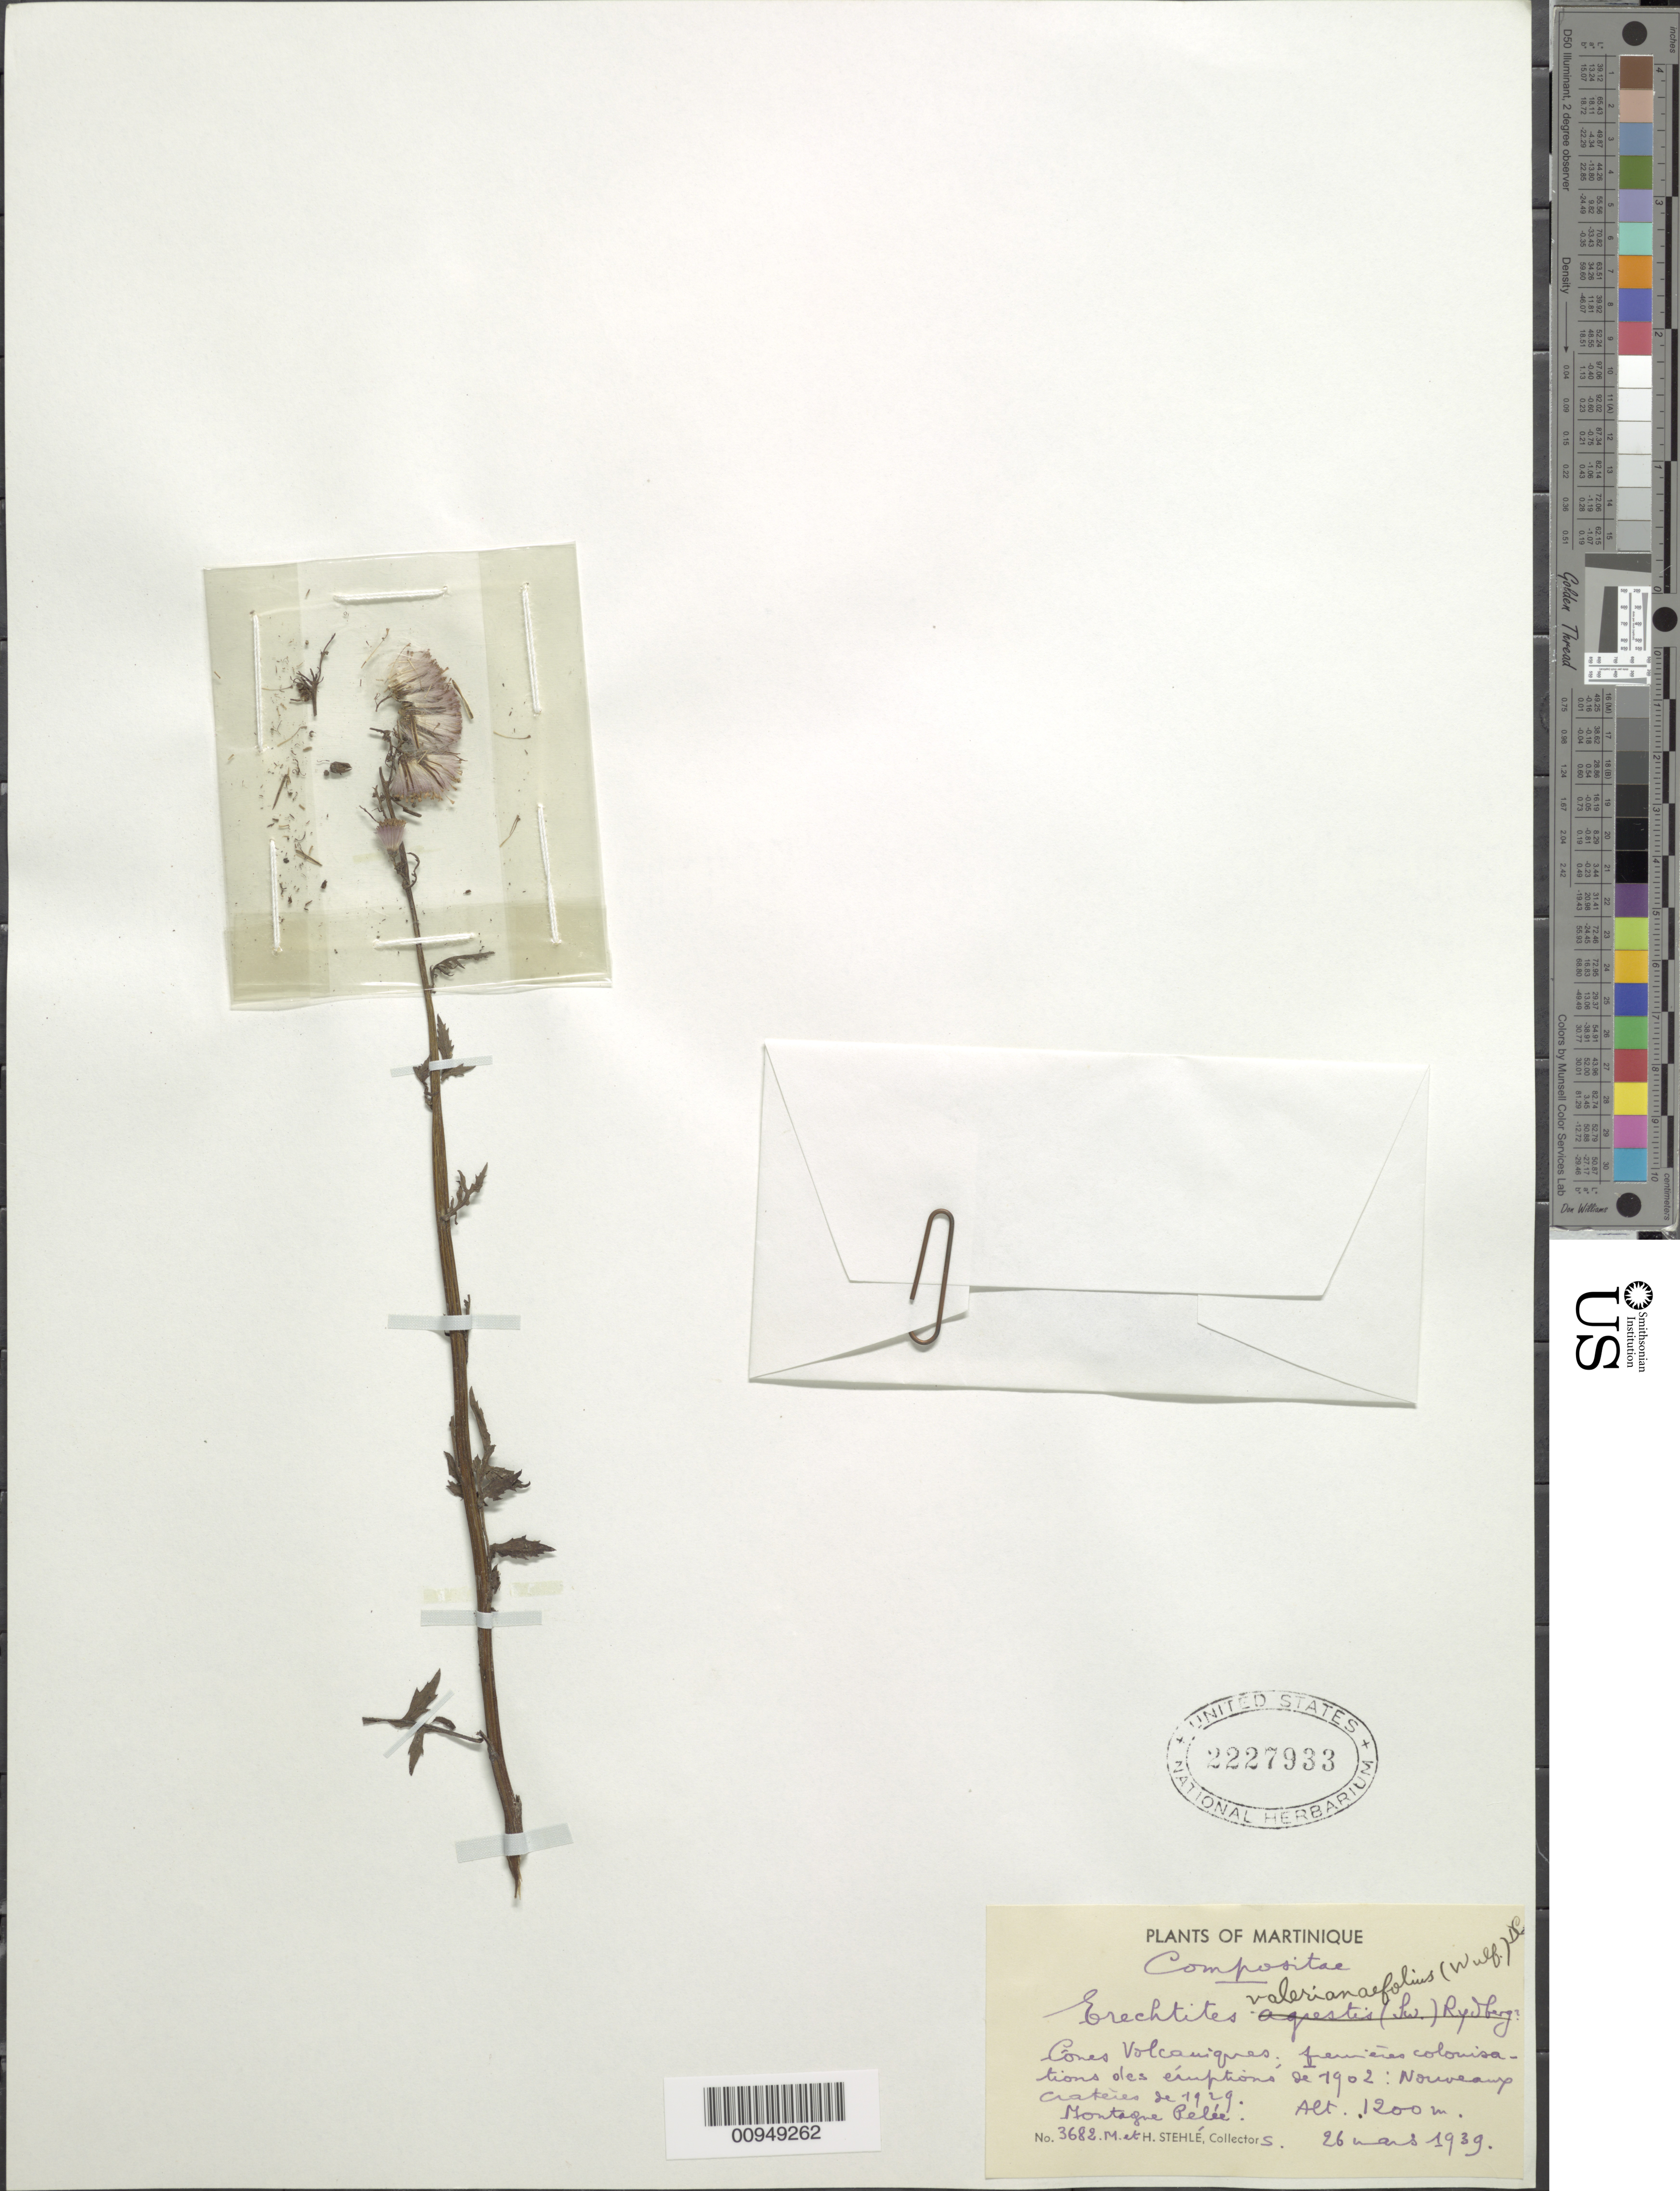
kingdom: Plantae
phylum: Tracheophyta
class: Magnoliopsida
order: Asterales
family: Asteraceae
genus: Erechtites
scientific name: Erechtites valerianifolius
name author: (Link ex Spreng.) DC.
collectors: H. Stehlé & M. Stehlé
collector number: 3682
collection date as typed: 26 Mar 1939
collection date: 1939-03-26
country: Martinique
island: Martinique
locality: "Cones Volcaniques"; Montagne Pelée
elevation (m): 1200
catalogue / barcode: US 2227933